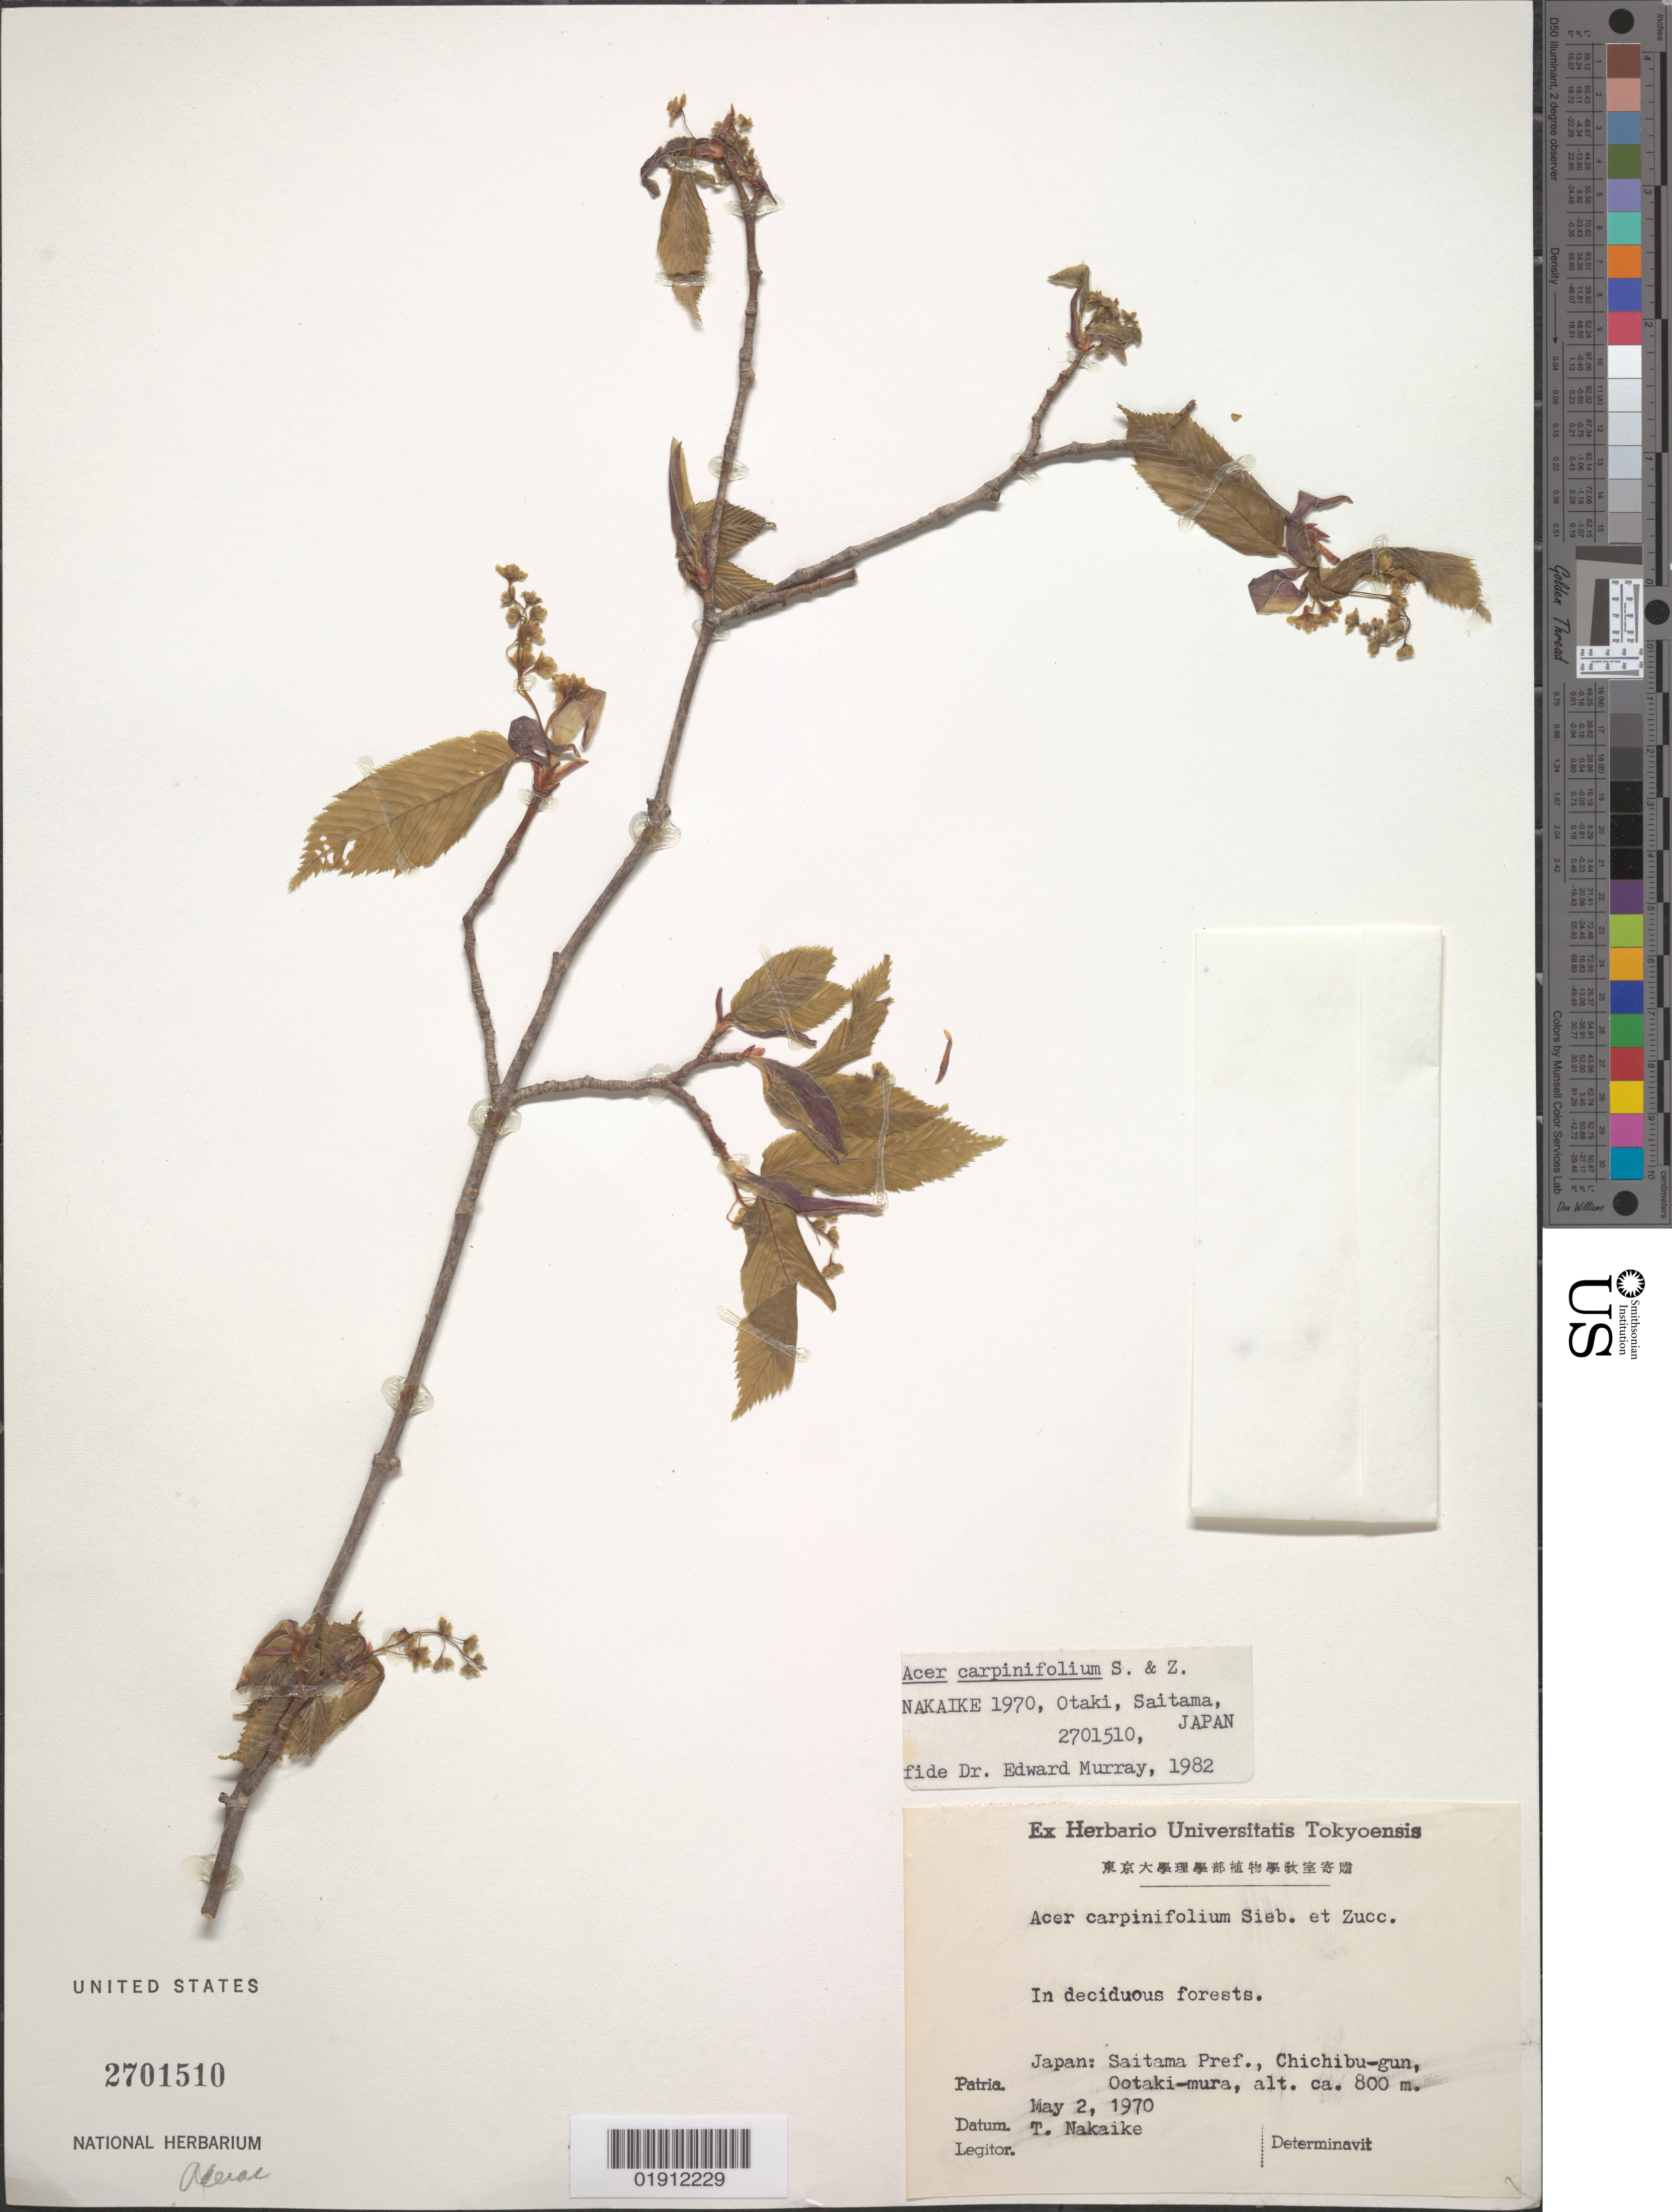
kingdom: Plantae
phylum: Tracheophyta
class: Magnoliopsida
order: Sapindales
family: Sapindaceae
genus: Acer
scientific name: Acer carpinifolium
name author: Siebold & Zucc.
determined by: Murray, Edward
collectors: T. Nakaike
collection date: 1970-05-02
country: Japan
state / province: Saitama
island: Honshu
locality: Chichibu-gun, Ootaki-mura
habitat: In deciduous forests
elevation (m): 800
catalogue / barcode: US 2701510